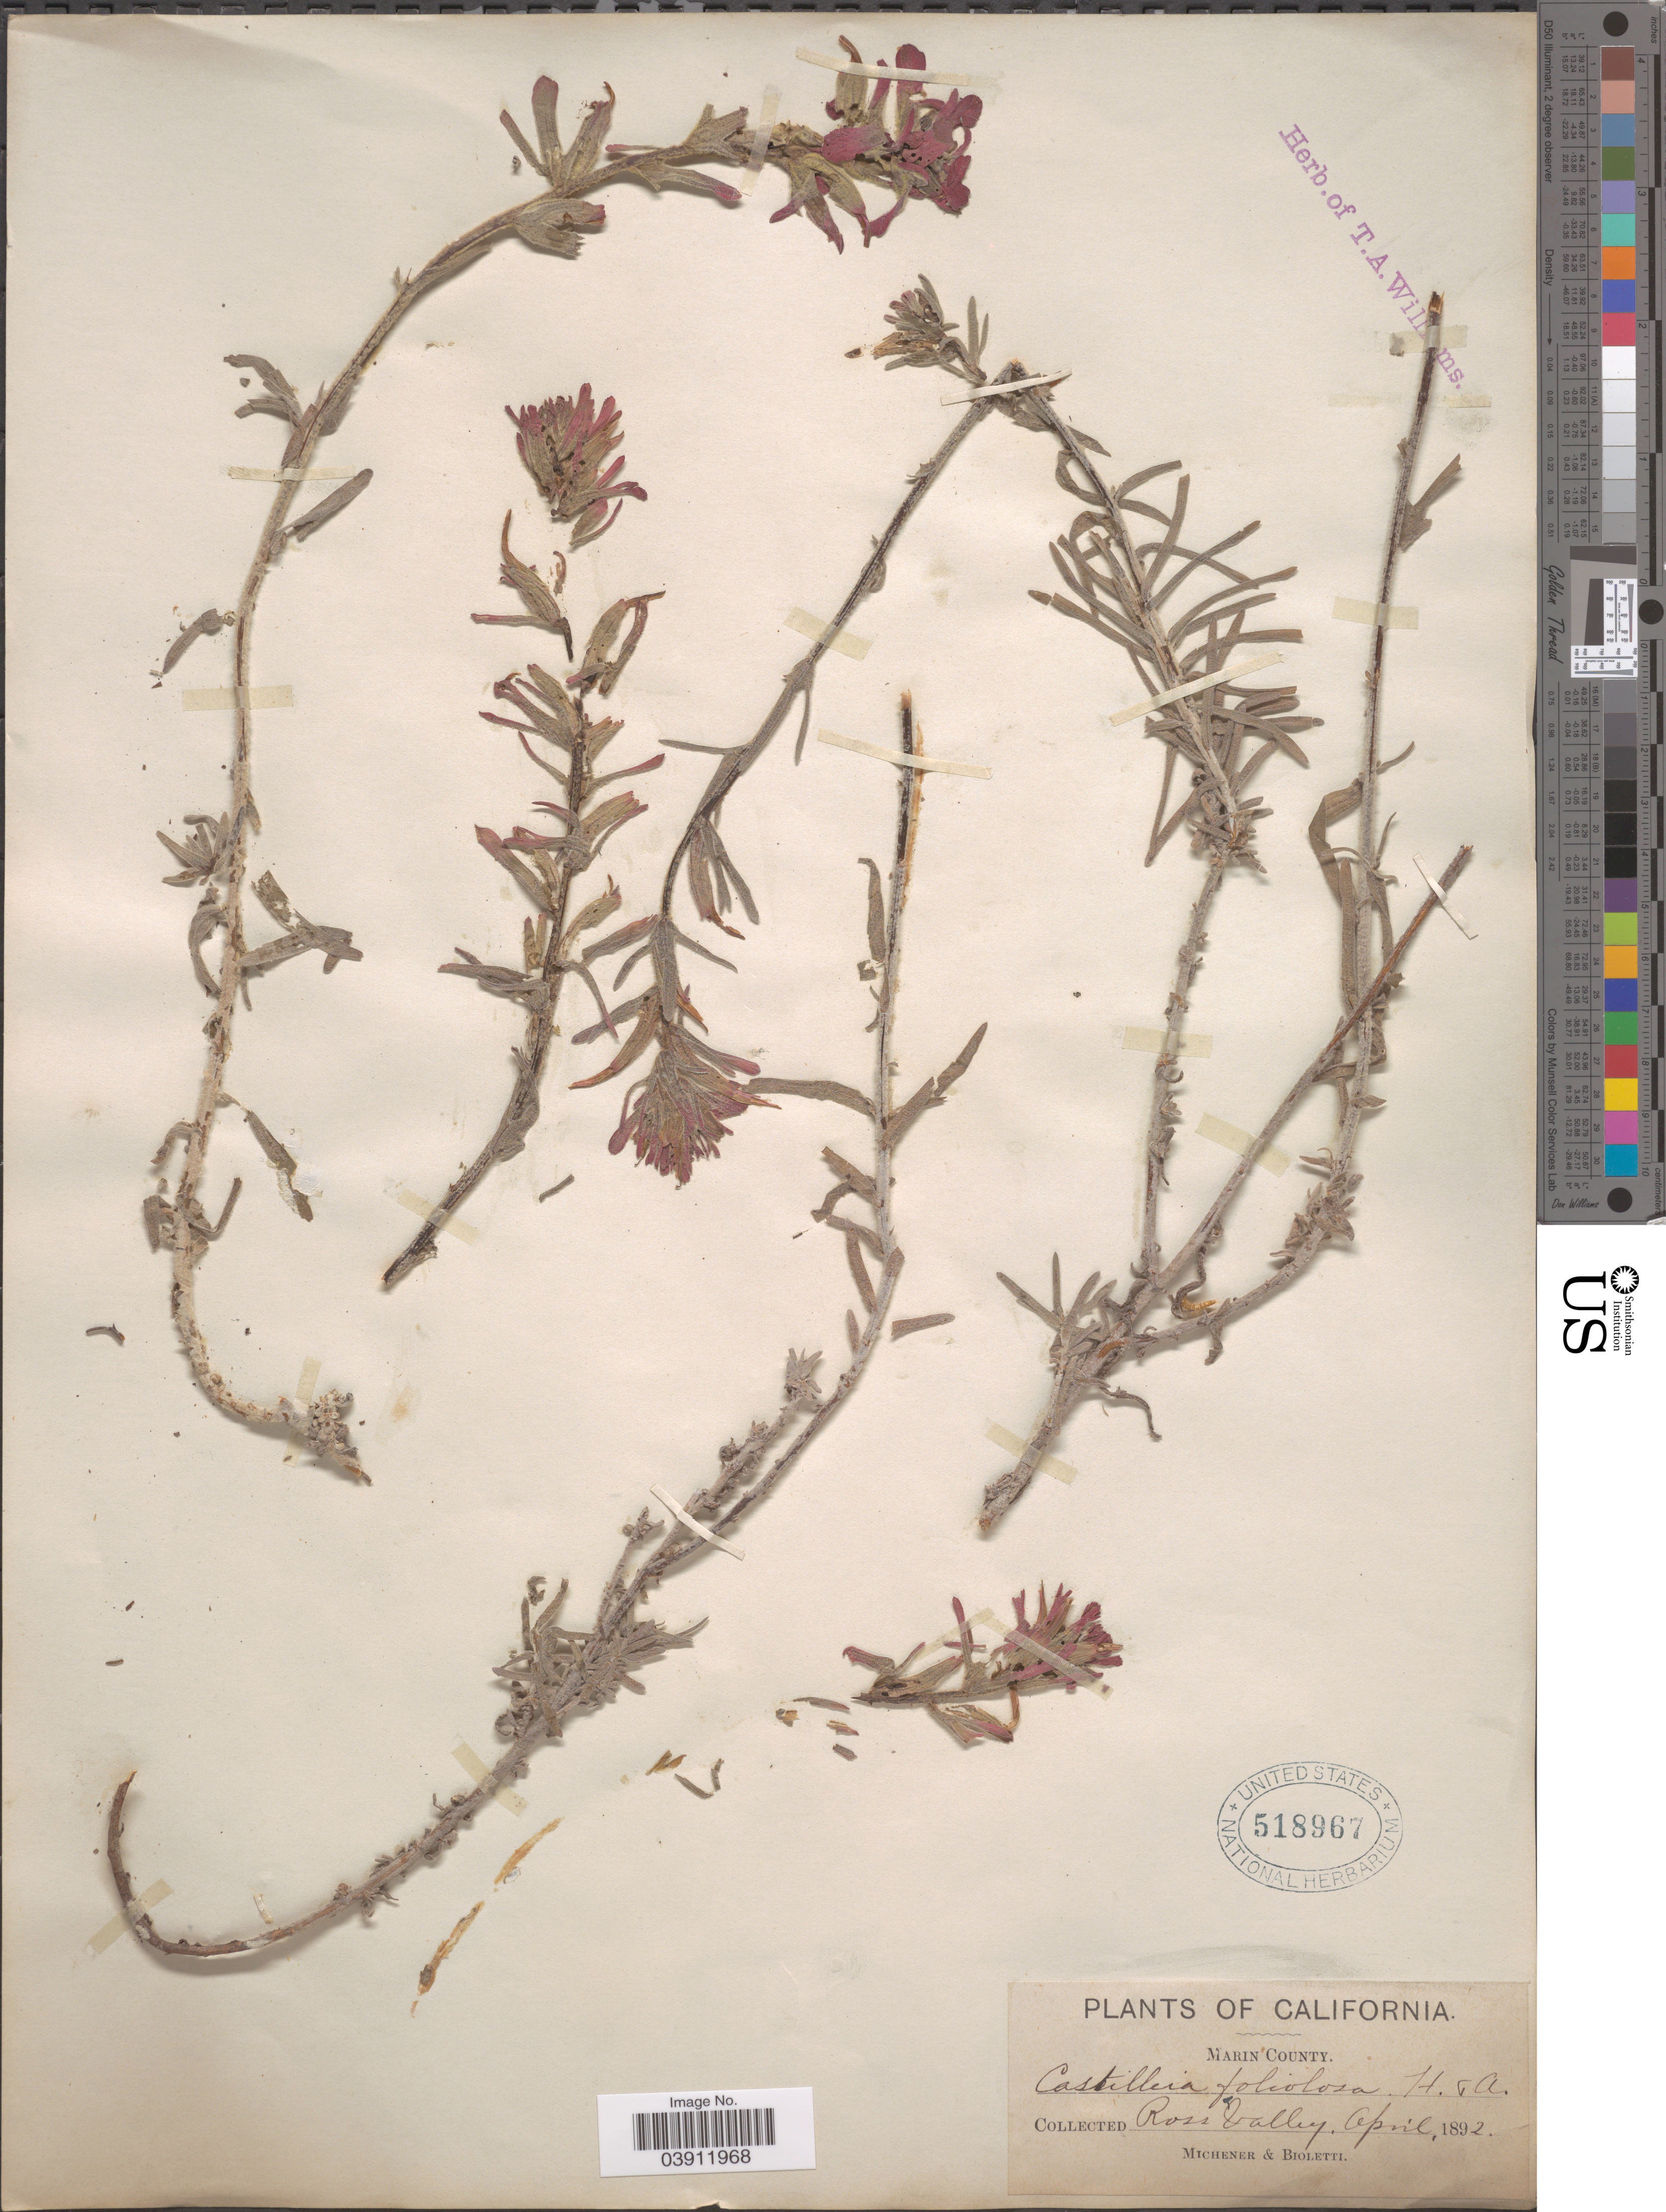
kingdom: Plantae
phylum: Tracheophyta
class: Magnoliopsida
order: Lamiales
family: Orobanchaceae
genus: Castilleja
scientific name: Castilleja foliolosa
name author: Hook. f.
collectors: -. Michener & -- Bioletti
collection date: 1892-04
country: United States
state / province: California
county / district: Marin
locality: Marin County. Ross Valley.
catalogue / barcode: US 518967